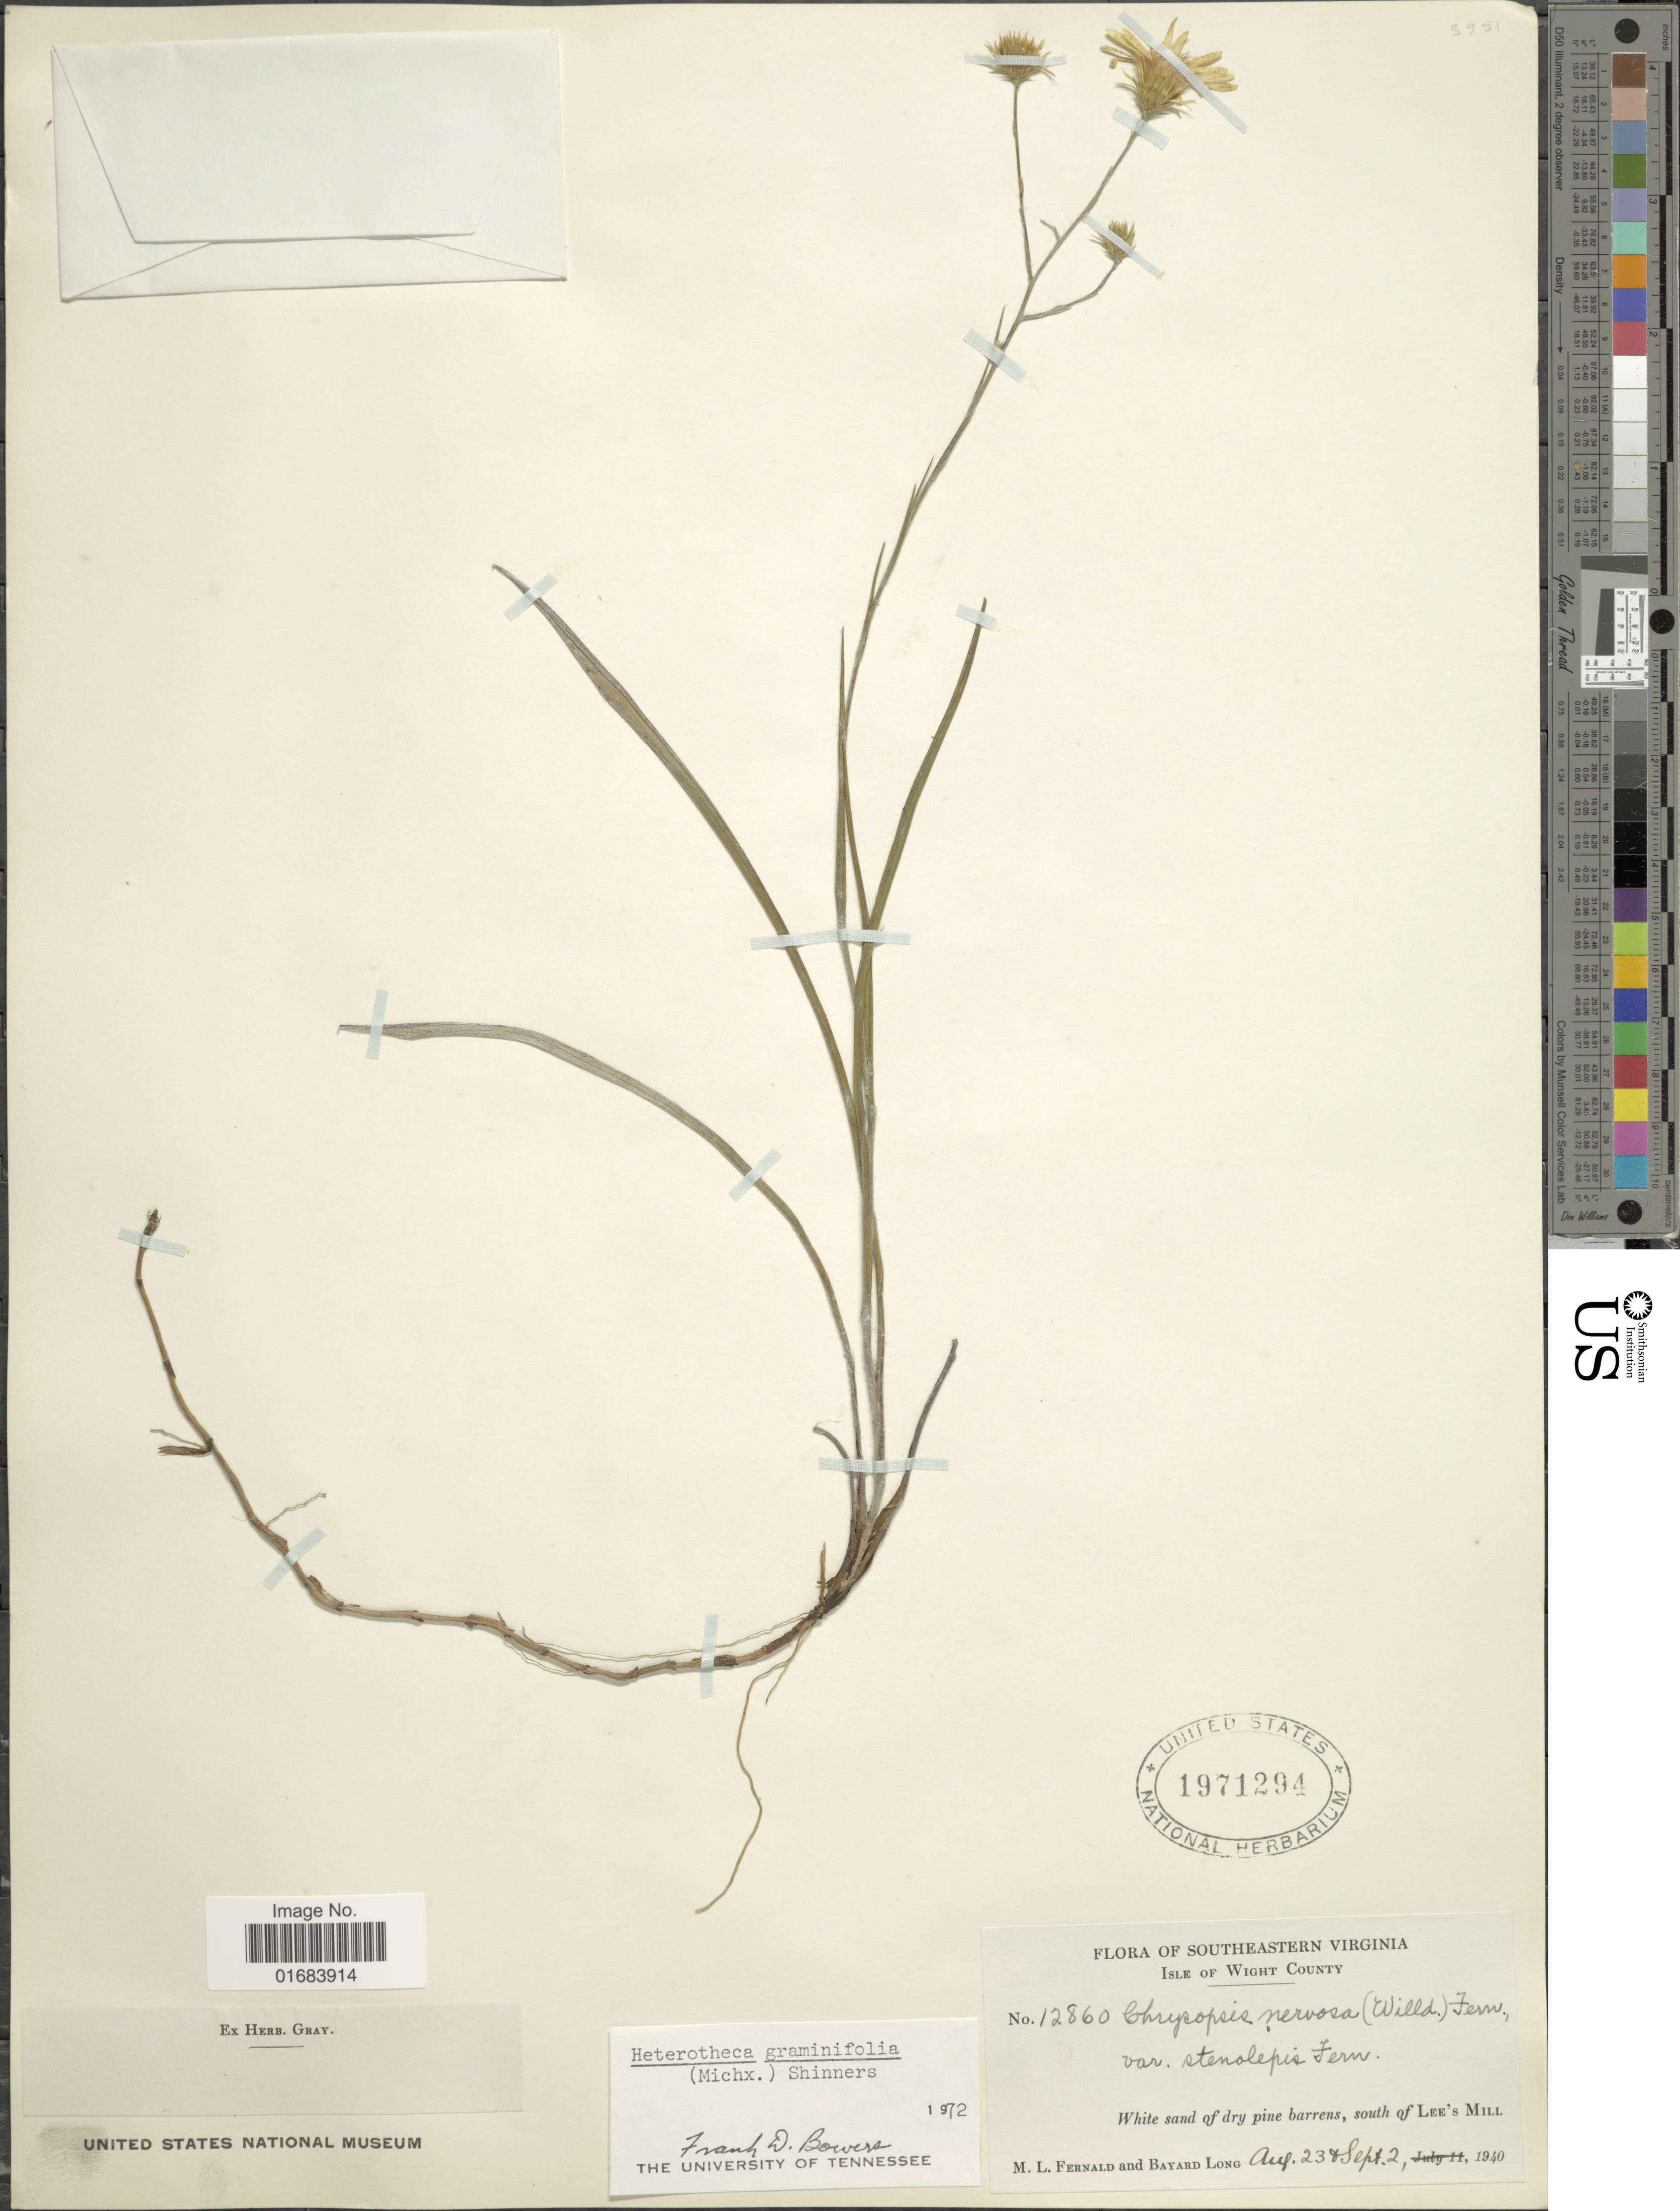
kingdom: Plantae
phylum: Tracheophyta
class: Magnoliopsida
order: Asterales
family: Asteraceae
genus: Pityopsis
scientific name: Pityopsis graminifolia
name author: (Michx.) Nutt.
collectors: M. L. Fernald & B. Long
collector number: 12860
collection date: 1940-08-23/1940-09-02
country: United States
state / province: Virginia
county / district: Isle of Wight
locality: Southeastern Virginia, Isle of Wight County, south of Lee's Mill.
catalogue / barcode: US 1971294